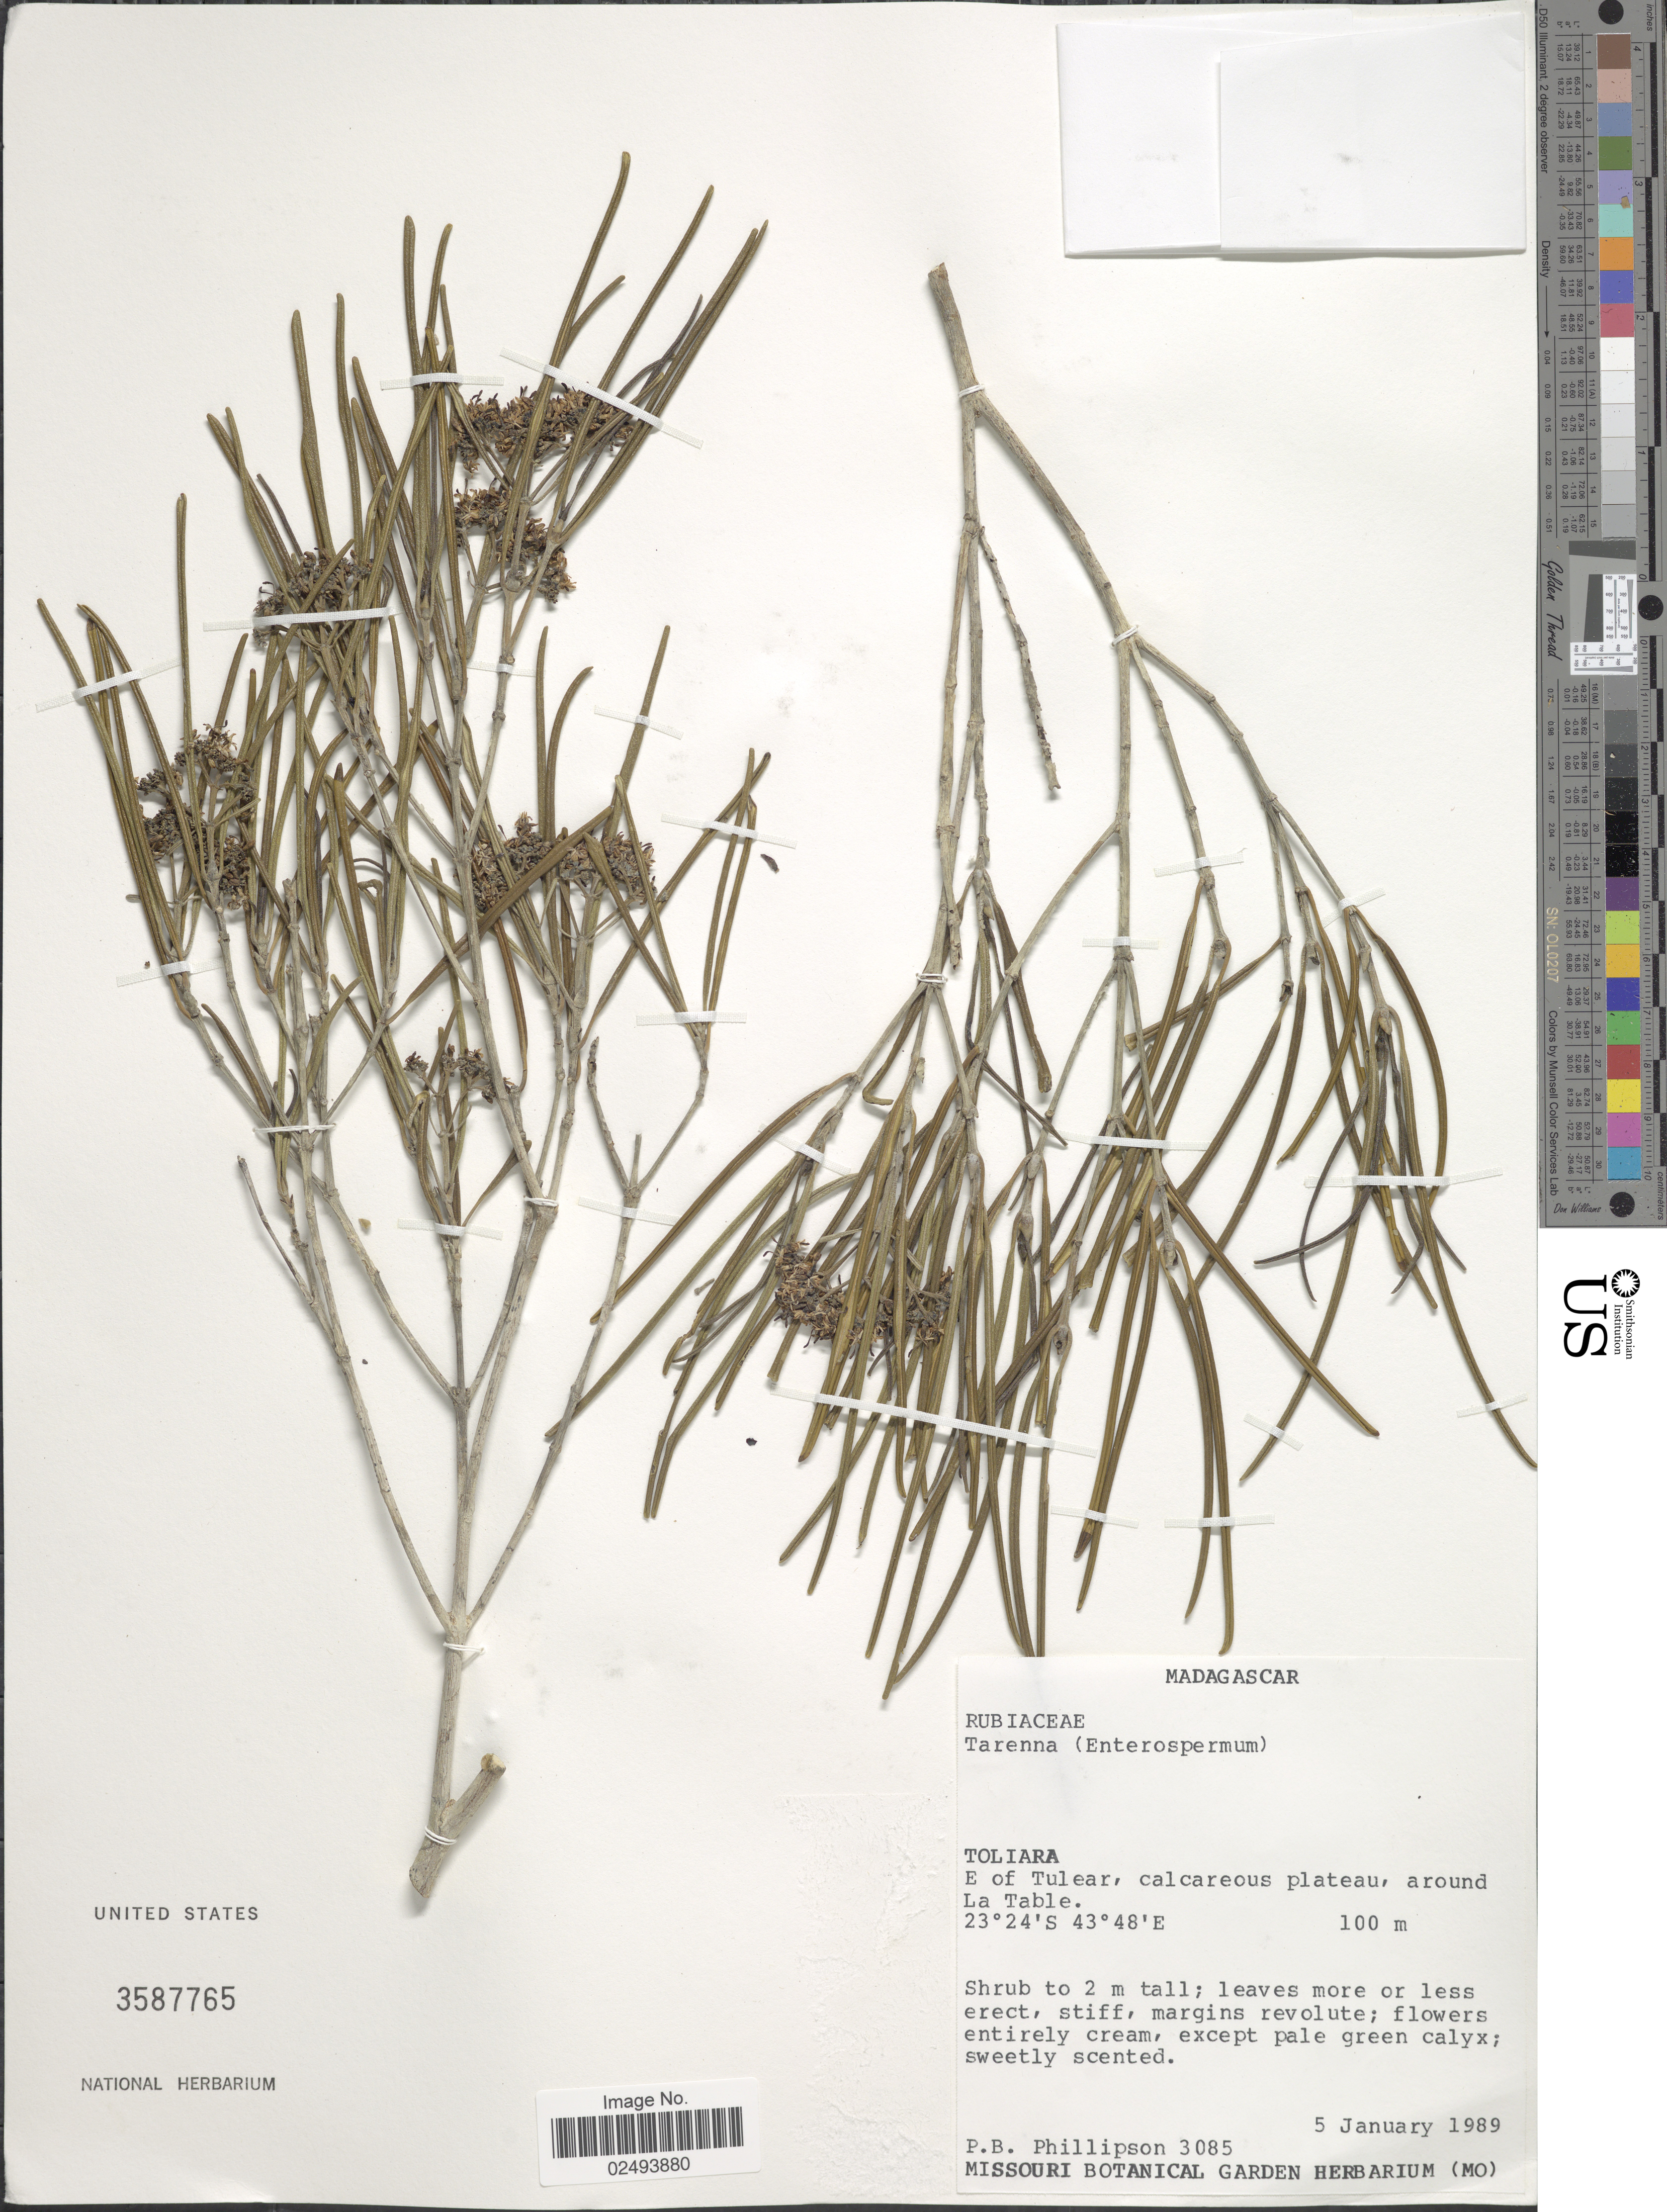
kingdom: Plantae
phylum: Tracheophyta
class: Magnoliopsida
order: Gentianales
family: Rubiaceae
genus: Tarenna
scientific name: Tarenna sp.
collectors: P. B. Phillipson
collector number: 3085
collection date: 1989-01-05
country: Madagascar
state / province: Atsimo-Andrefana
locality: E. of Tulear, around La Table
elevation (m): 100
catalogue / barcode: US 3587765